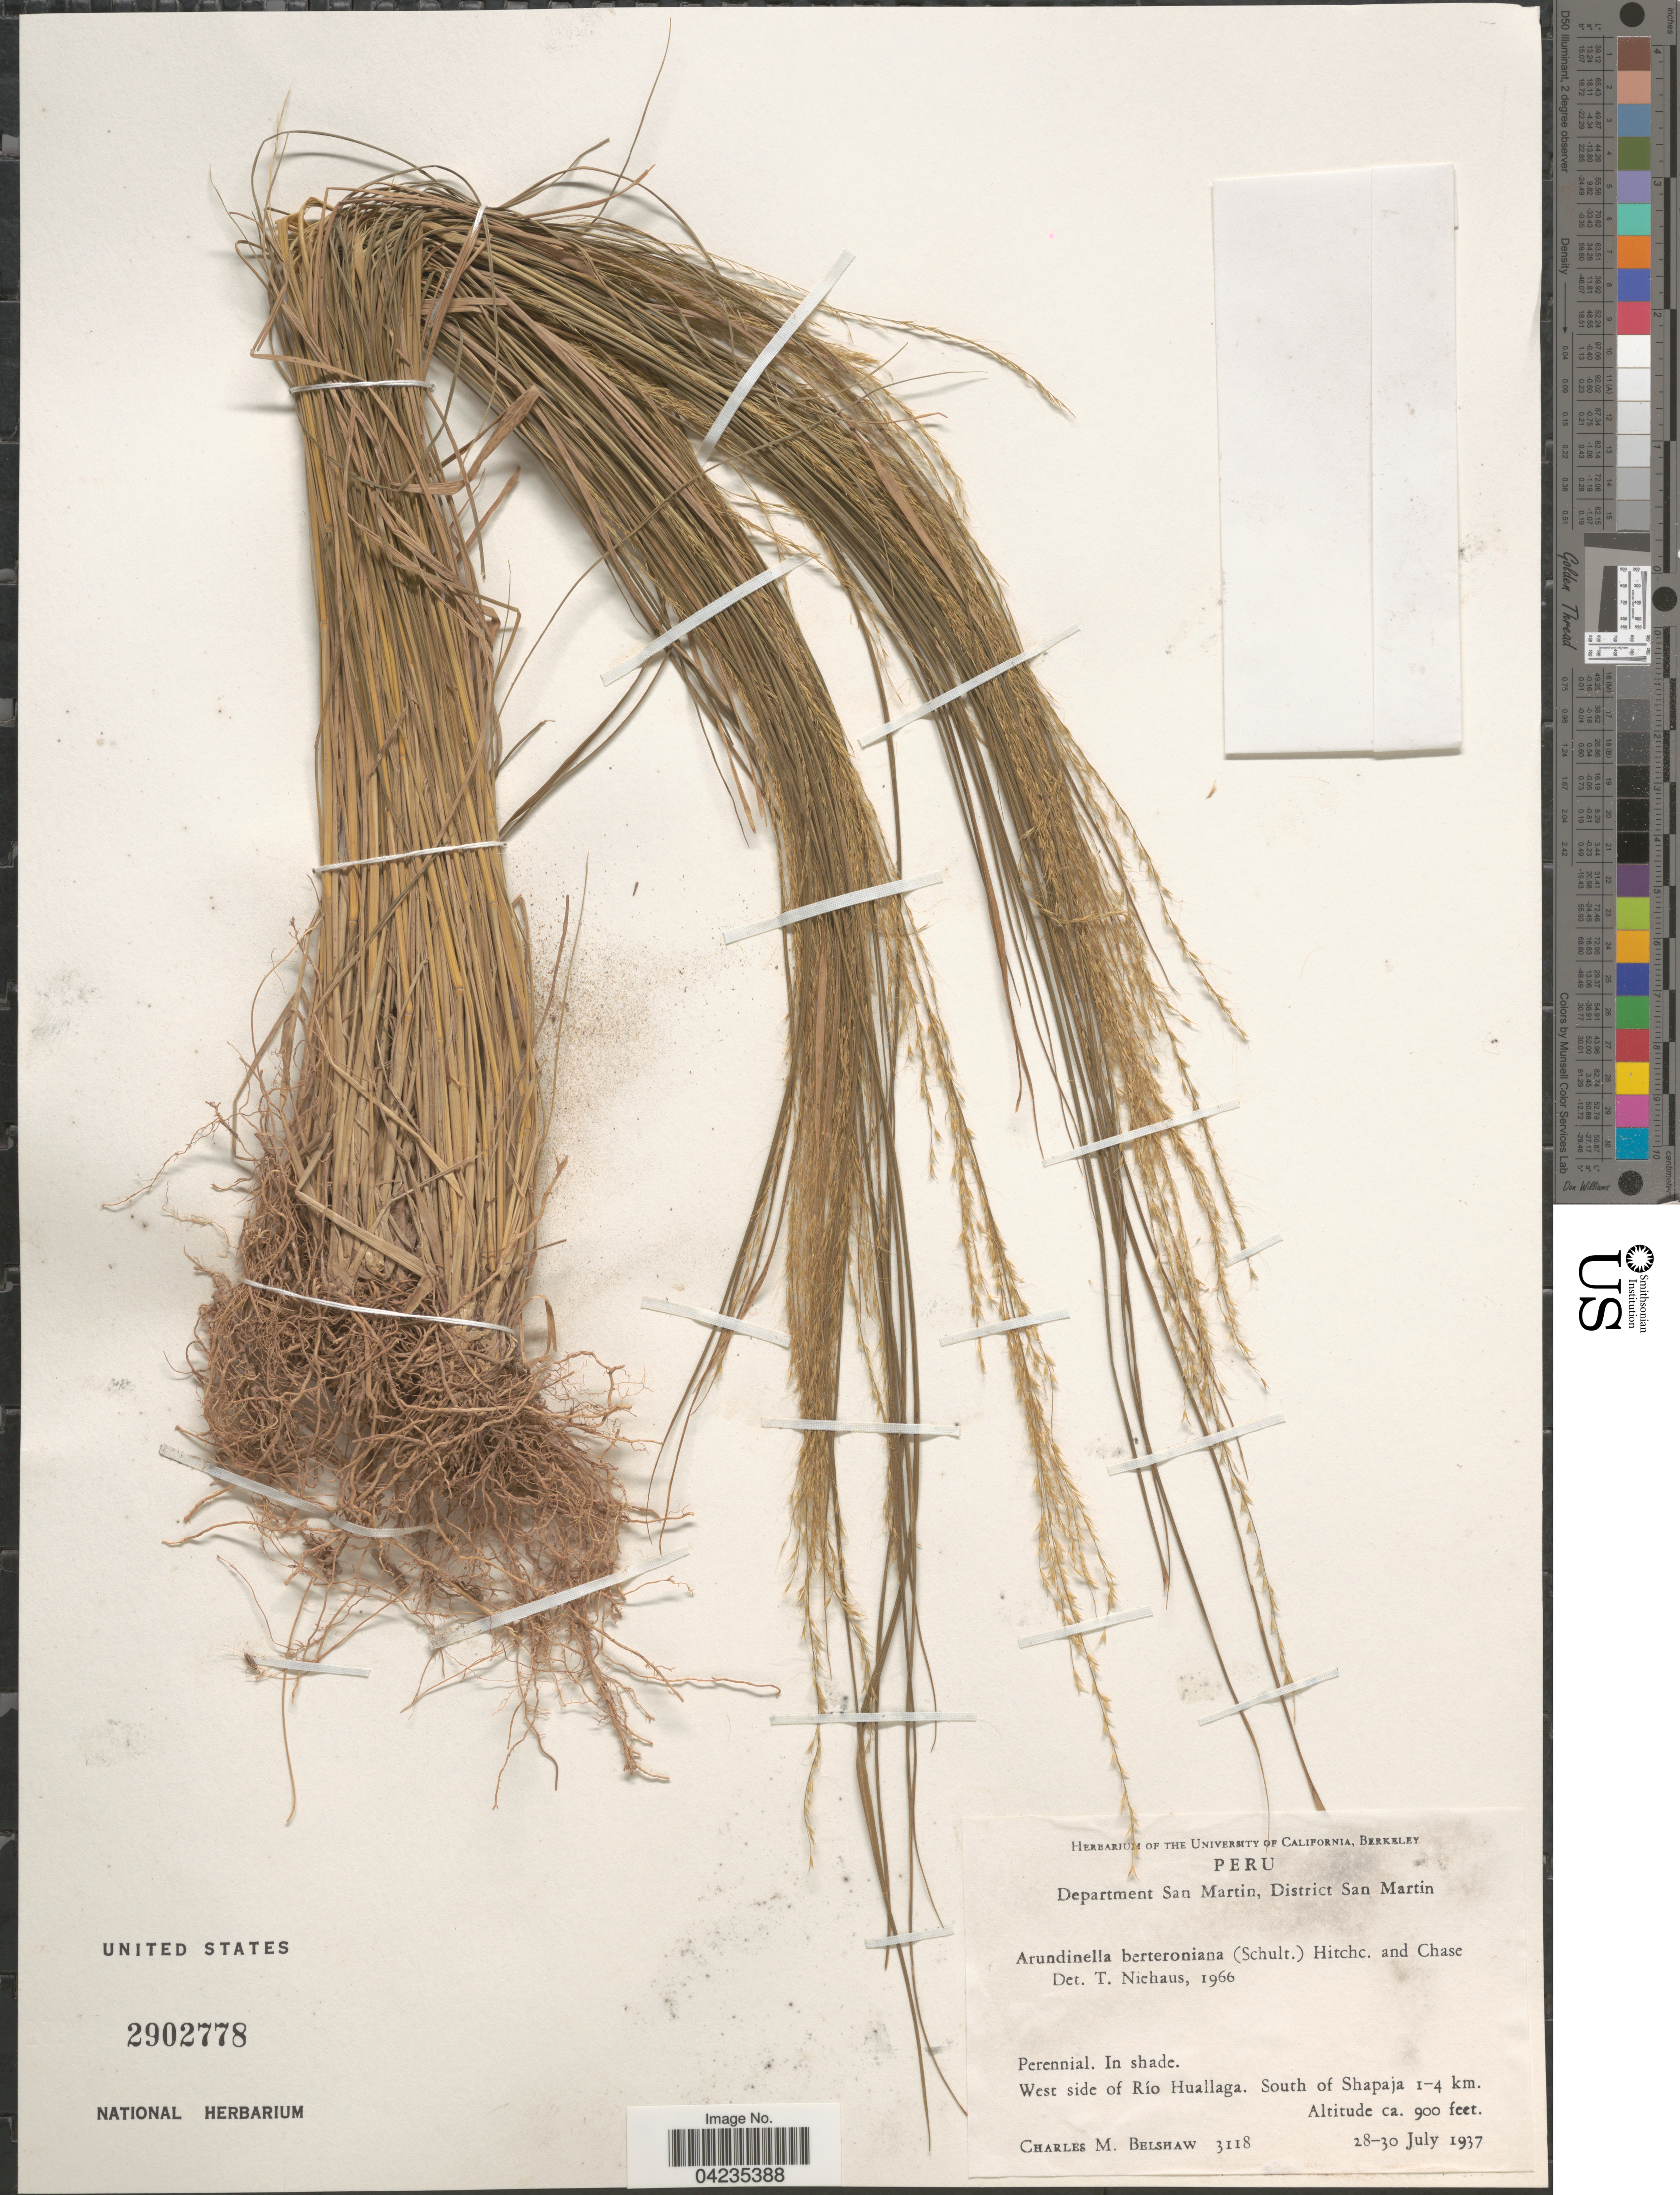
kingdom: Plantae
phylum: Tracheophyta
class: Liliopsida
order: Poales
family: Poaceae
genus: Arundinella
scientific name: Arundinella berteroniana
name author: (Schult.) Hitchc. & Chase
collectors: C. Shaw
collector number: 3118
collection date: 1937-07-28/1937-07-30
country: Peru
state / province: San Martín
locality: Department San Martín, District San Martin. West side of Río Huallaga. South of Shapaja 1-4 km.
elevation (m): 274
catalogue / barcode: US 2902778